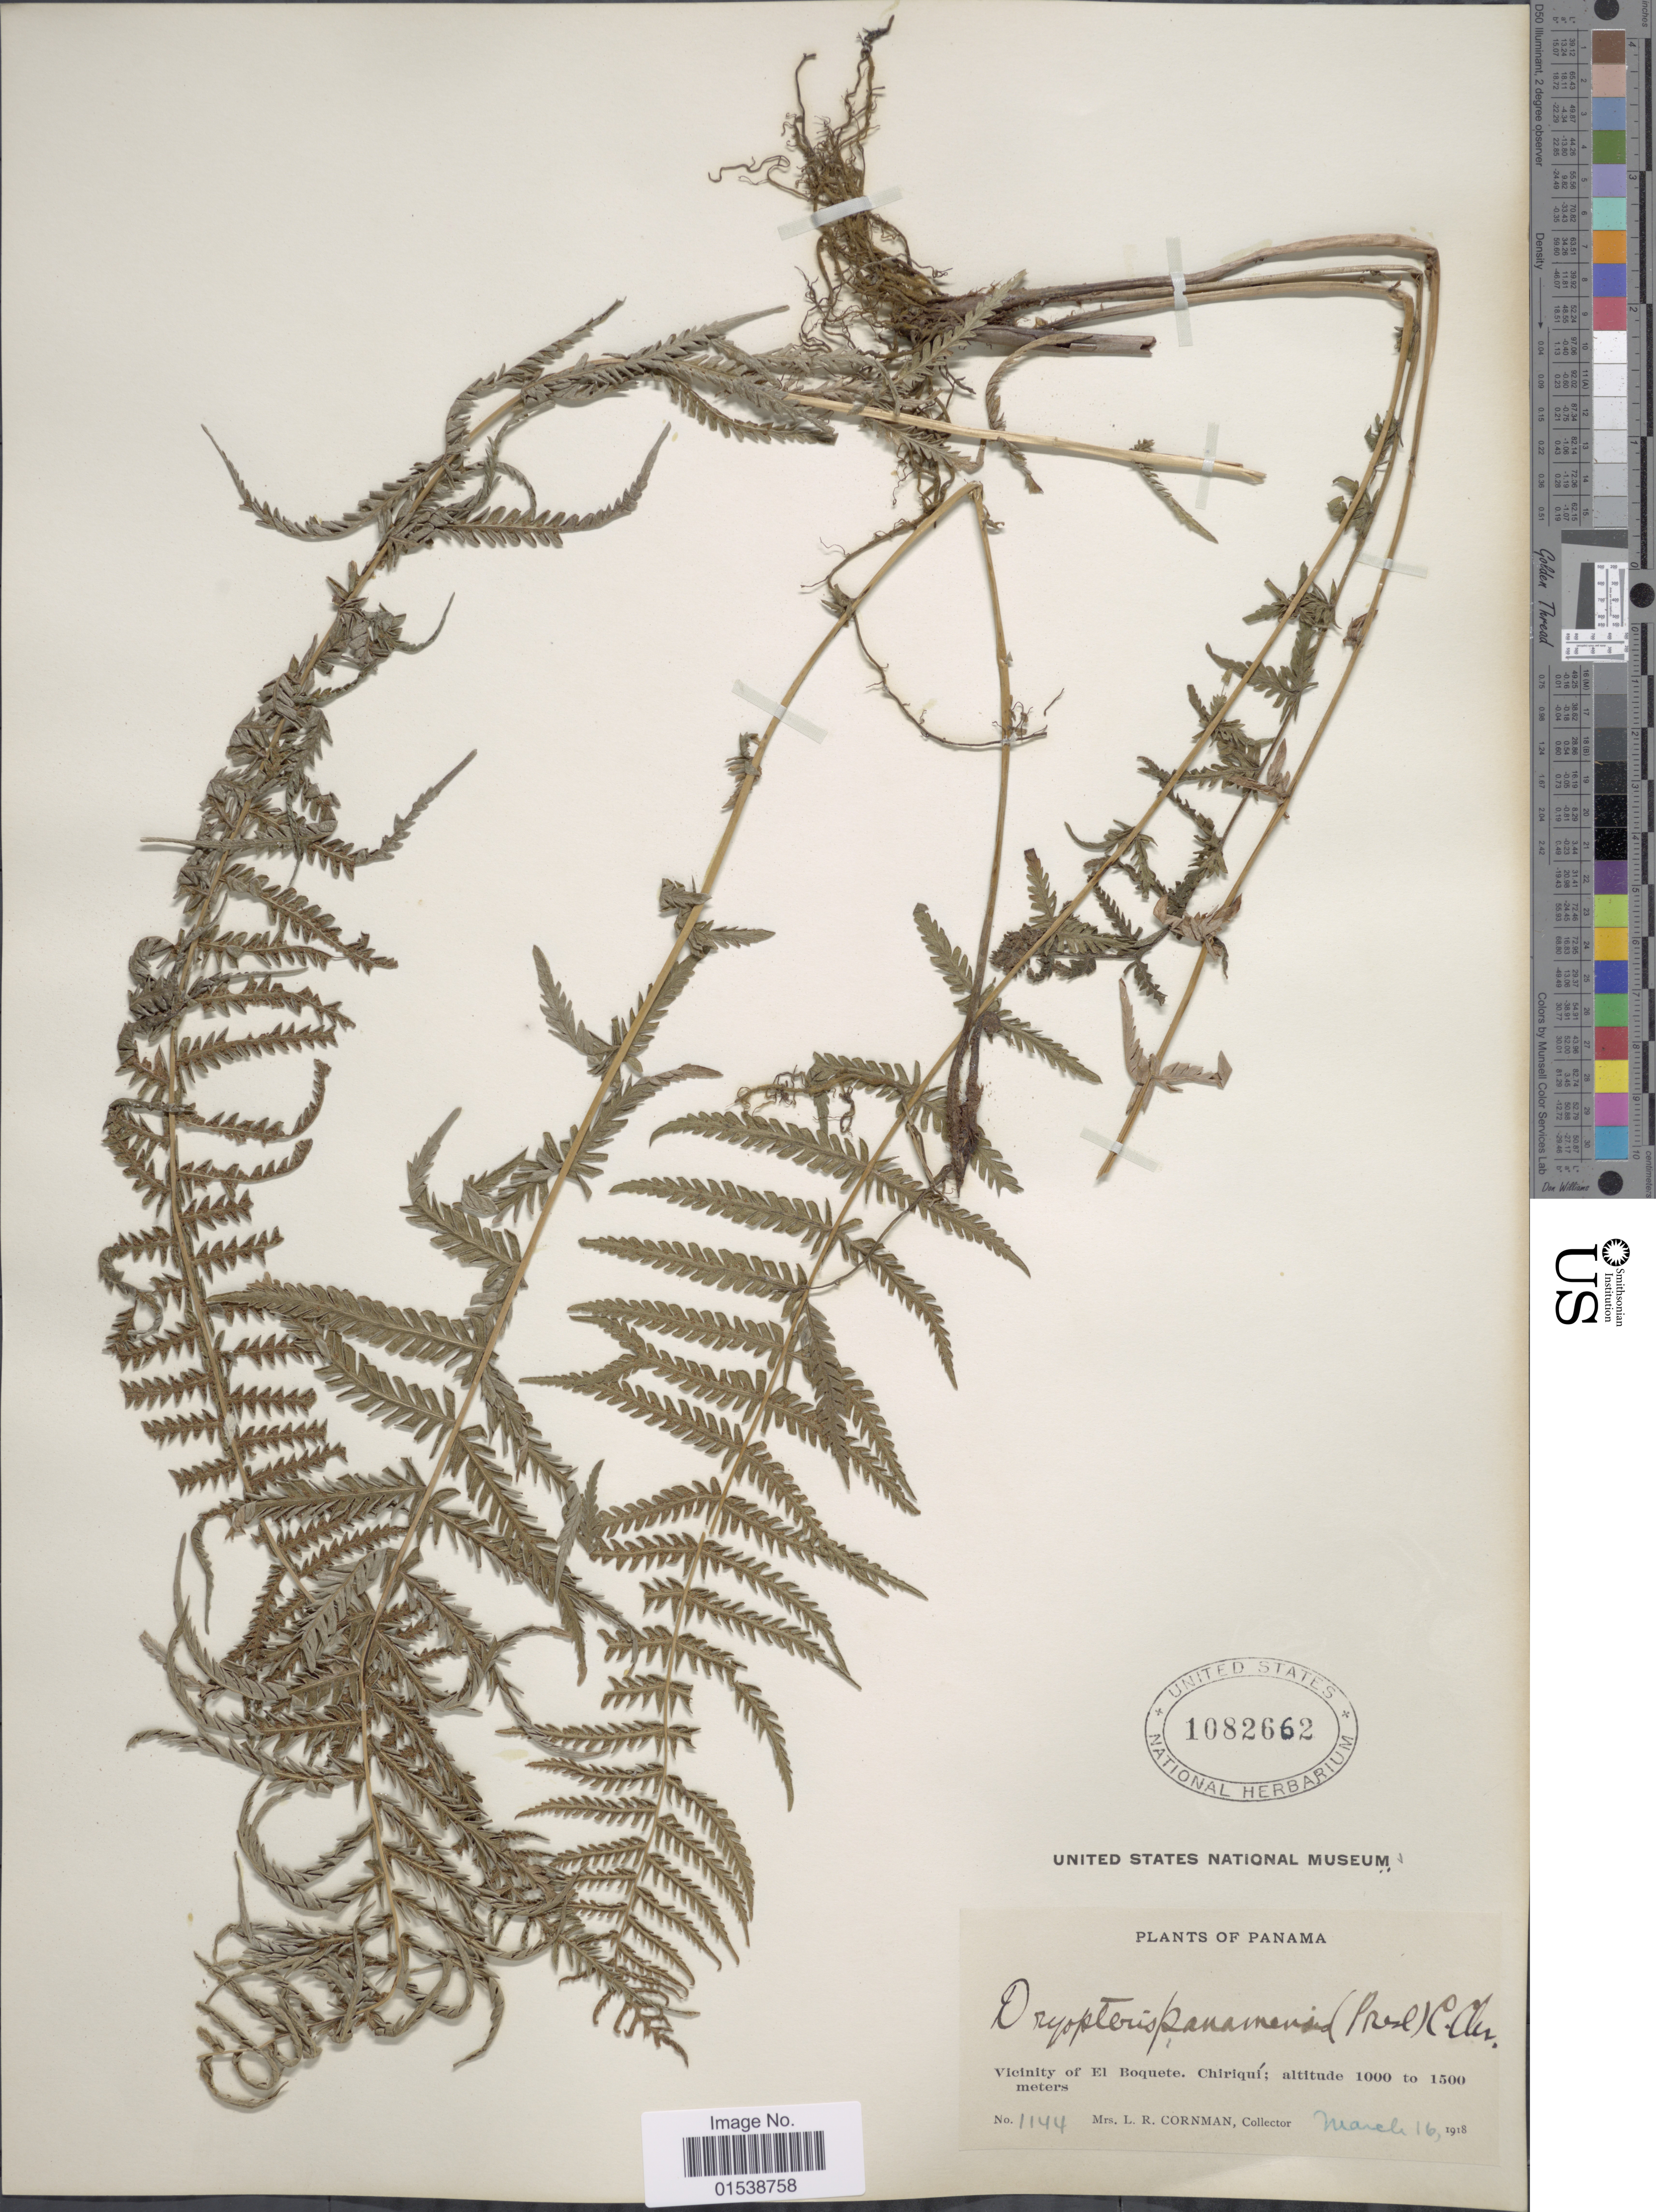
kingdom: Plantae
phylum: Tracheophyta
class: Polypodiopsida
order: Polypodiales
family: Thelypteridaceae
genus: Amauropelta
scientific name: Amauropelta resinifera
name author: (Desv.) Pic. Serm.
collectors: L. Cornman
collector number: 1144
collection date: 1918-03-16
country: Panama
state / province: Chiriqui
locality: Vicinity of El Boquete, Chiriqui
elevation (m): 1000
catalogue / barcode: US 1082662